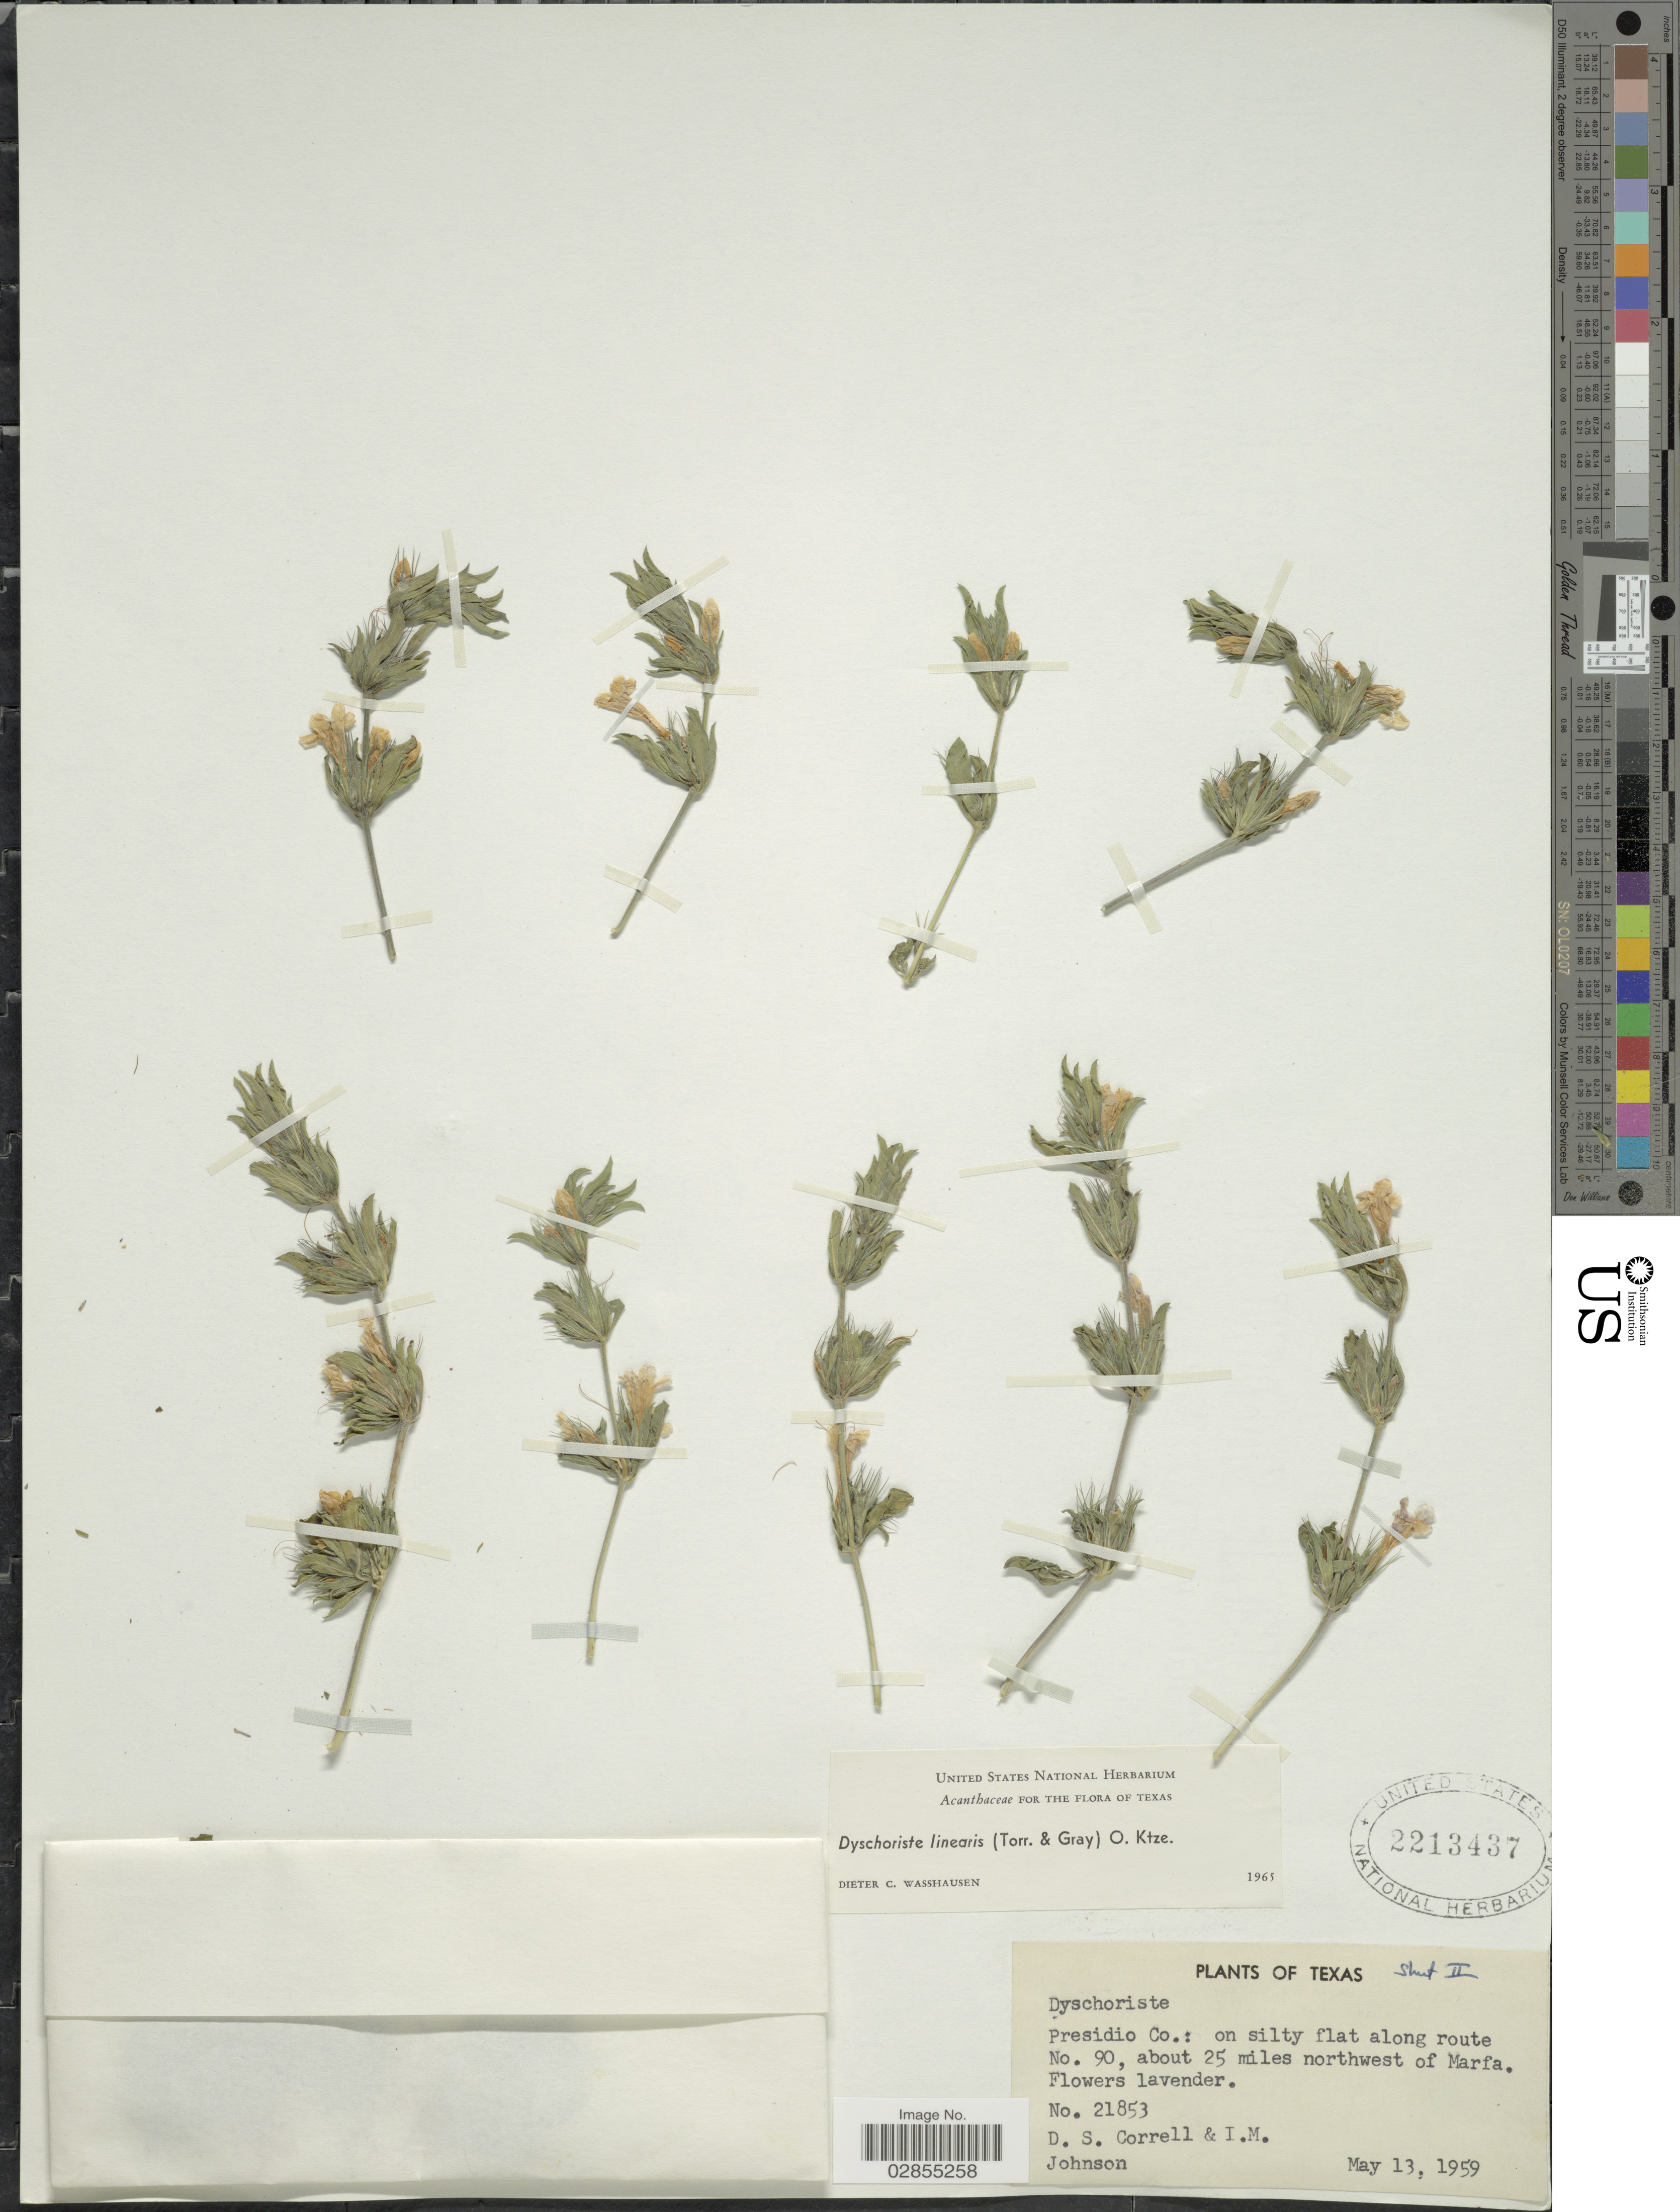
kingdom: Plantae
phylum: Tracheophyta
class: Magnoliopsida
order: Lamiales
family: Acanthaceae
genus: Dyschoriste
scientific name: Dyschoriste linearis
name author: (Torr. & A. Gray) Kuntze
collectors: D. S. Correll & I. Johnson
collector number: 21853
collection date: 1959-05-13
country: United States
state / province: Texas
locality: Presidio Co.: on silty flat along route No. 90, about 25 miles northwest of Marfa.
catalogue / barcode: US 2213437